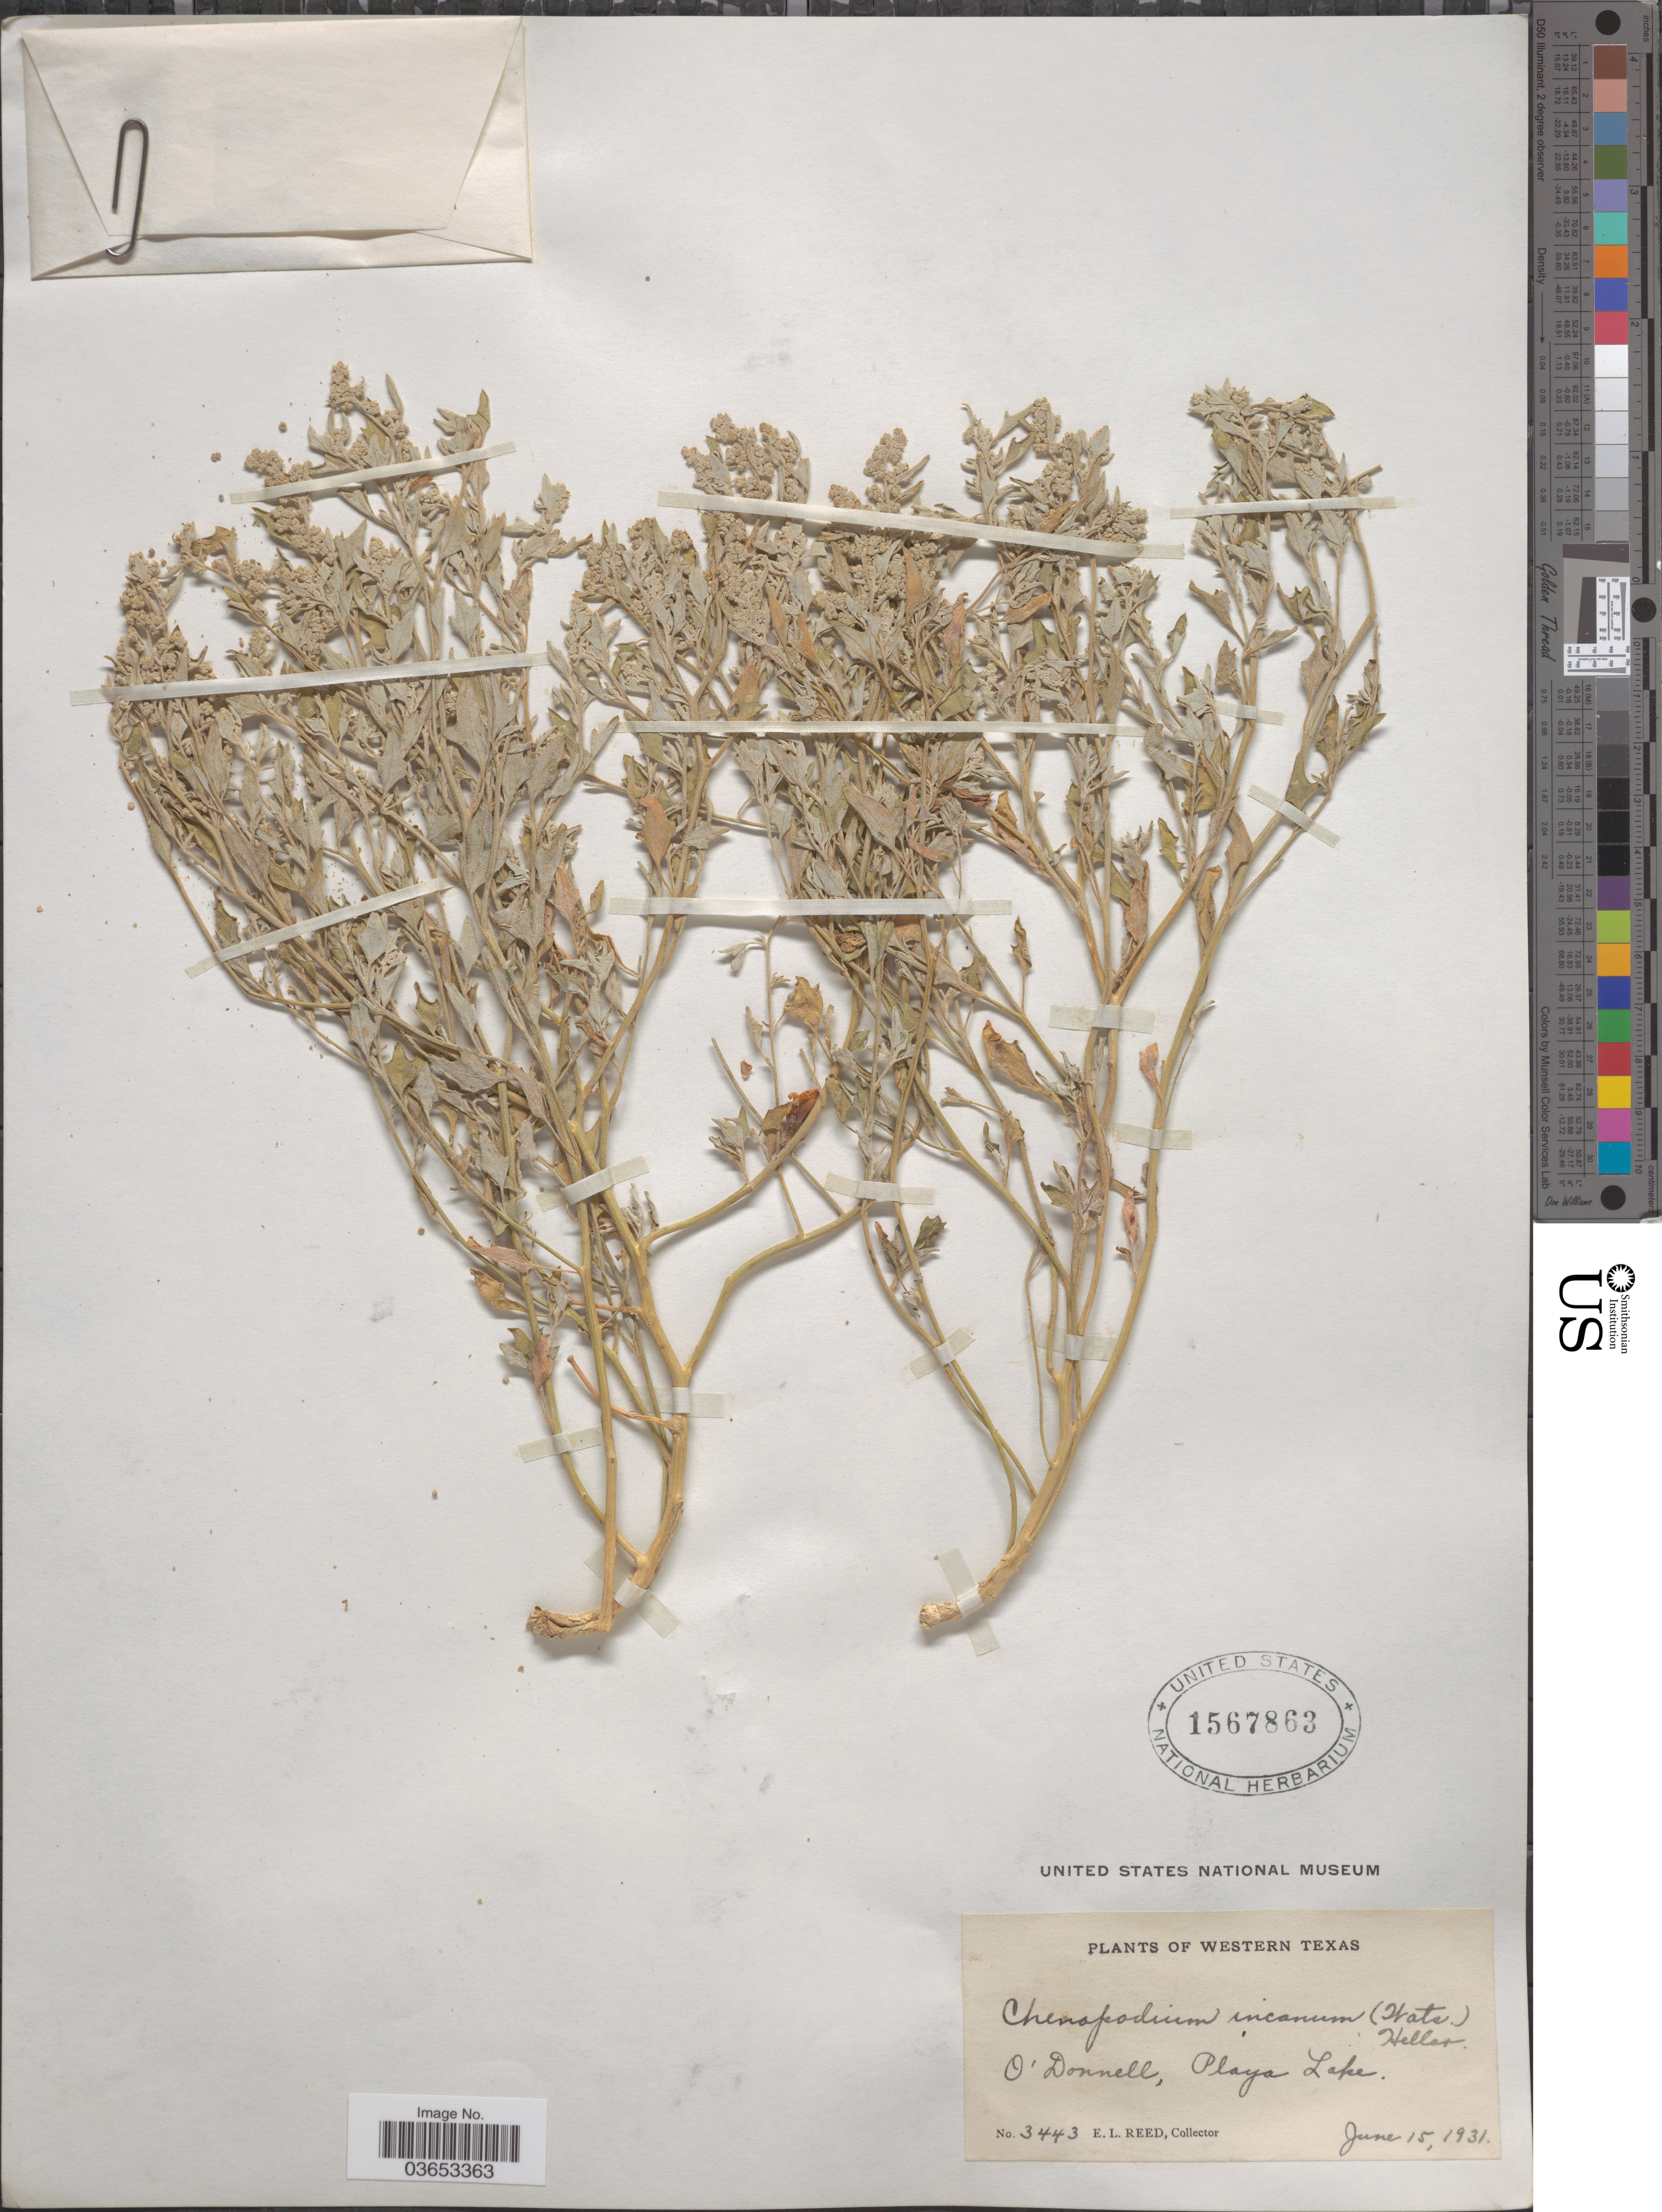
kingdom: Plantae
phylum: Tracheophyta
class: Magnoliopsida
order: Caryophyllales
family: Amaranthaceae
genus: Chenopodium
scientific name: Chenopodium incanum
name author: (S. Watson) A. Heller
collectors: E. Reed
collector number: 3443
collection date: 1931-06-15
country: United States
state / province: Texas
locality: Western Texas. O'Donnell, Playa Lake.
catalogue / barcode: US 1567863